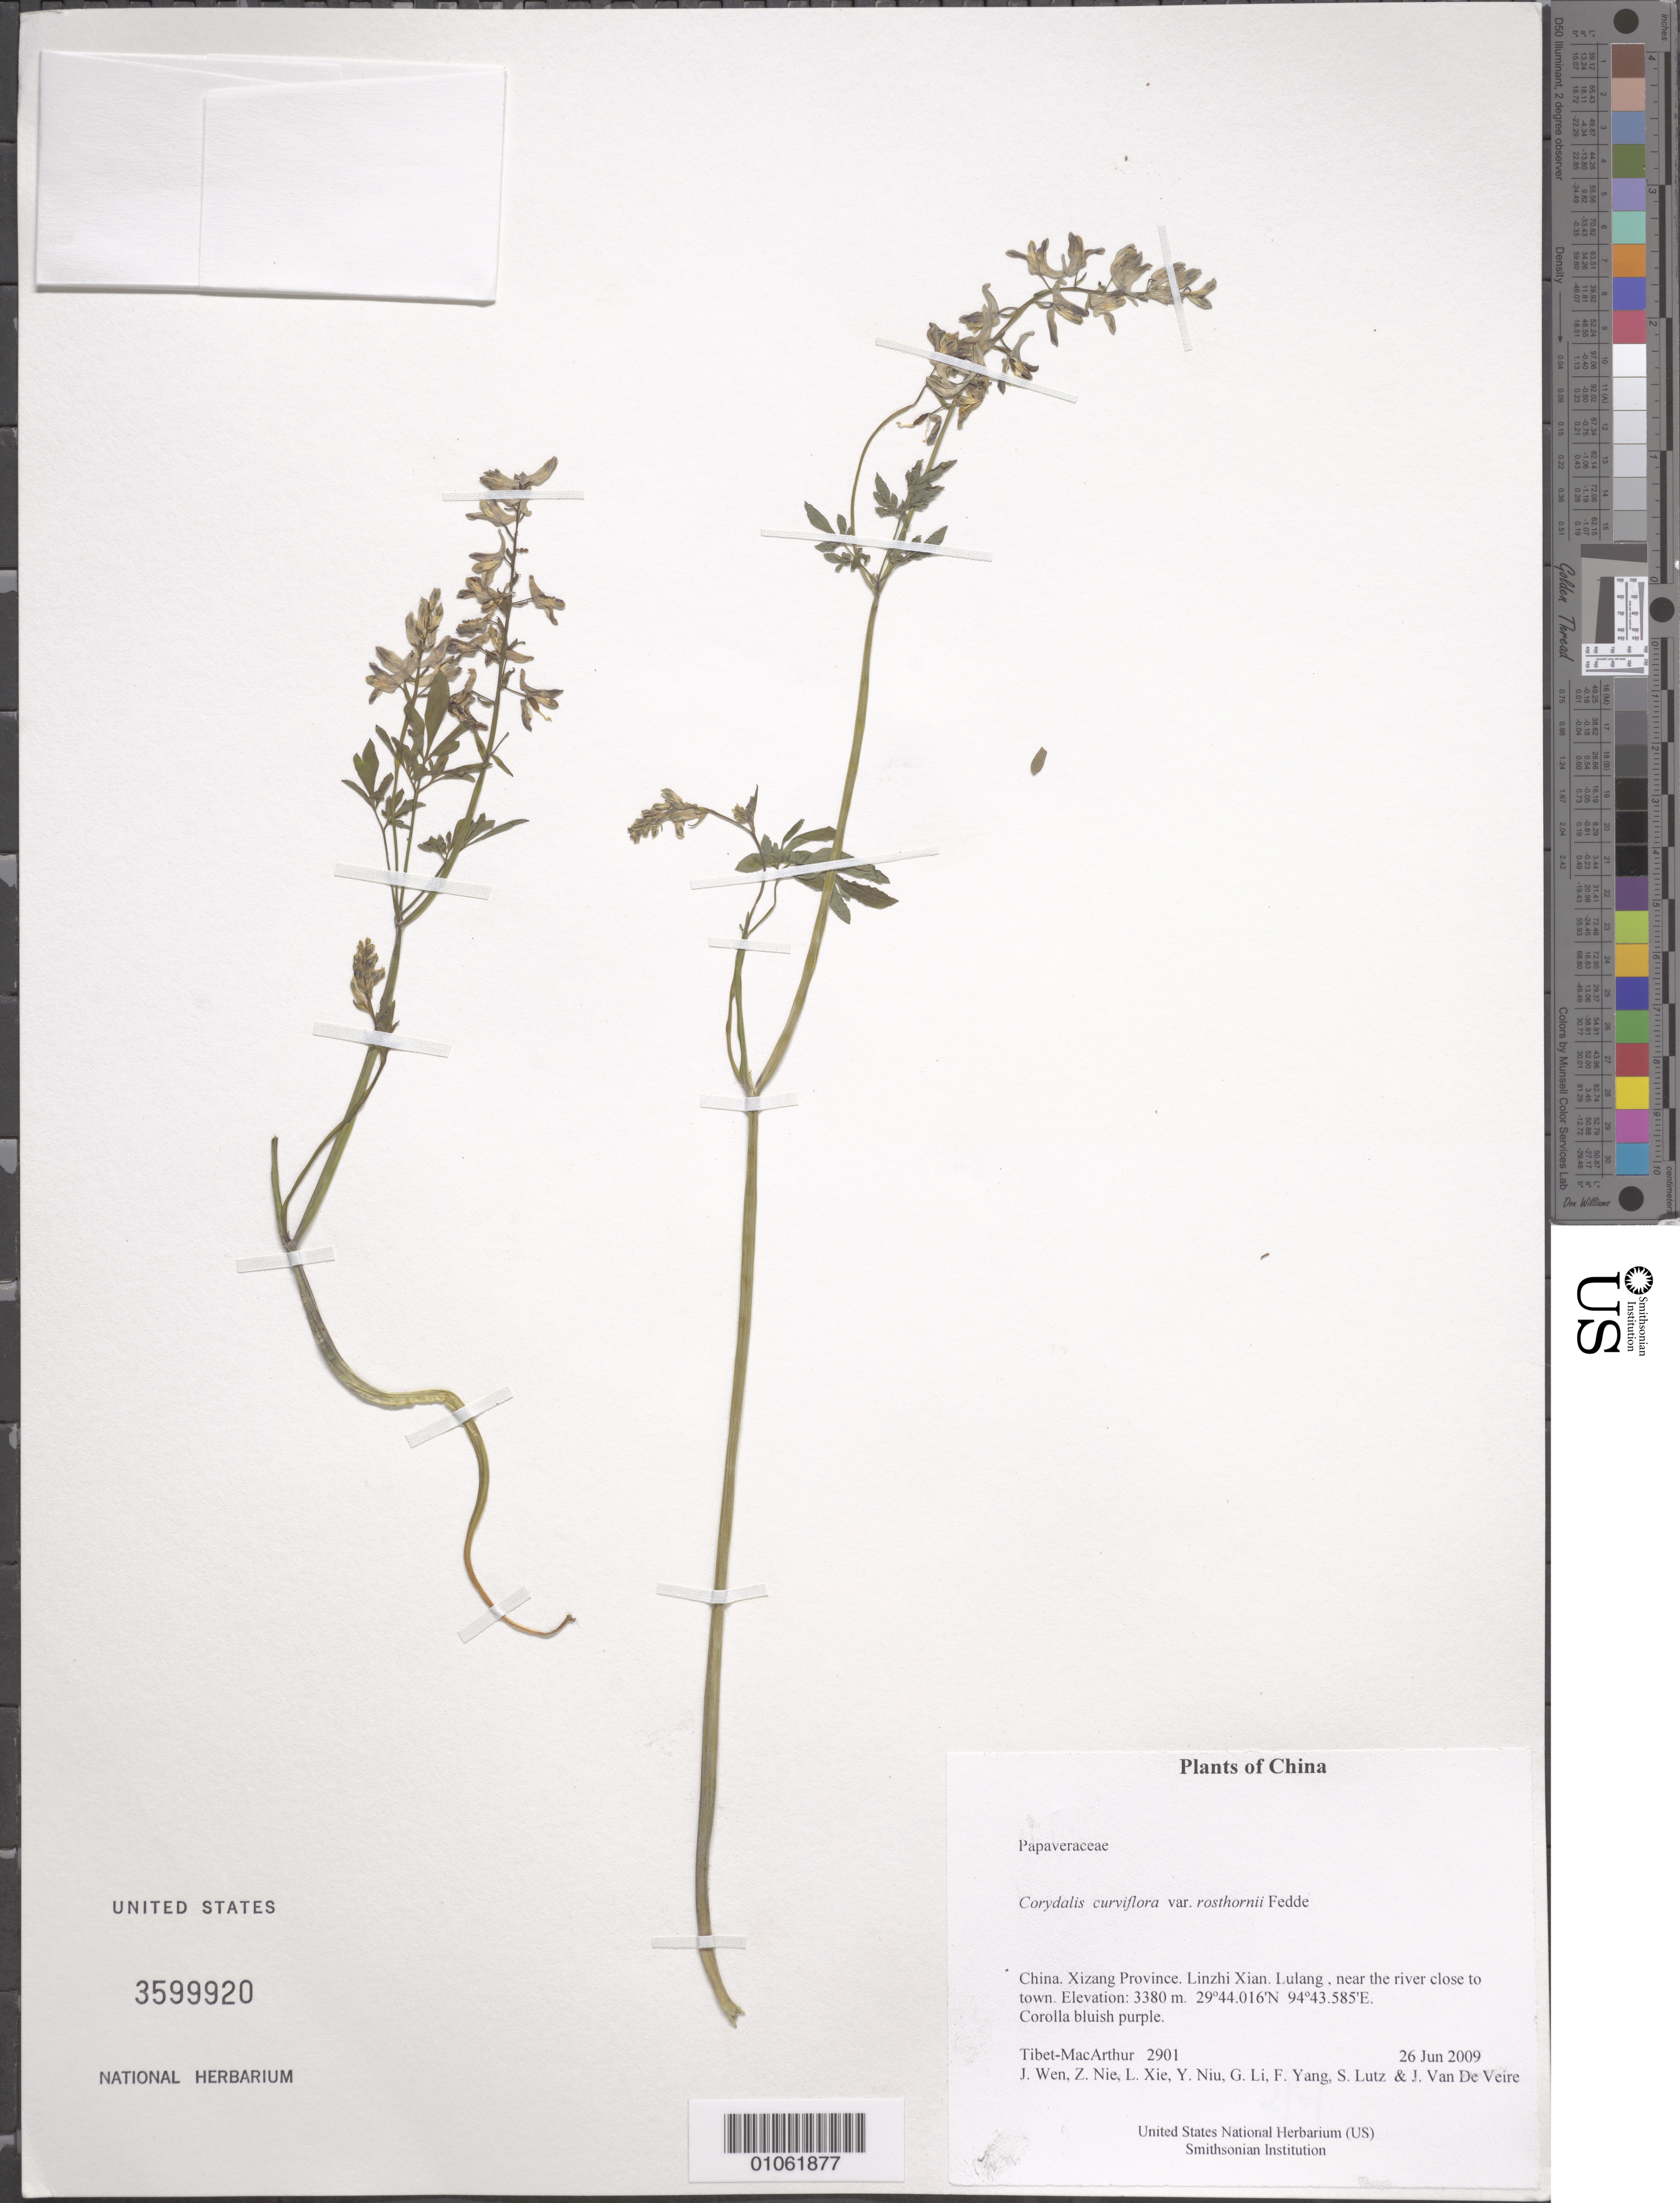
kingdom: Plantae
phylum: Tracheophyta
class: Magnoliopsida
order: Ranunculales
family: Papaveraceae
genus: Corydalis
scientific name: Corydalis curviflora var. rosthornii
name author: Fedde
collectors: Tibet-MacArthur, J. Wen, Z. Nie, L. Xie, Y. Niu, G. Li, F. Yang, S. Lutz & J. Van De Veire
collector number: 2901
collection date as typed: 26 Jun 2009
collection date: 2009-06-26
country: China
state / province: Xizang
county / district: Linzhi Xian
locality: Lulang , near the river close to town.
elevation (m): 3380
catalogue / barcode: US 3599920